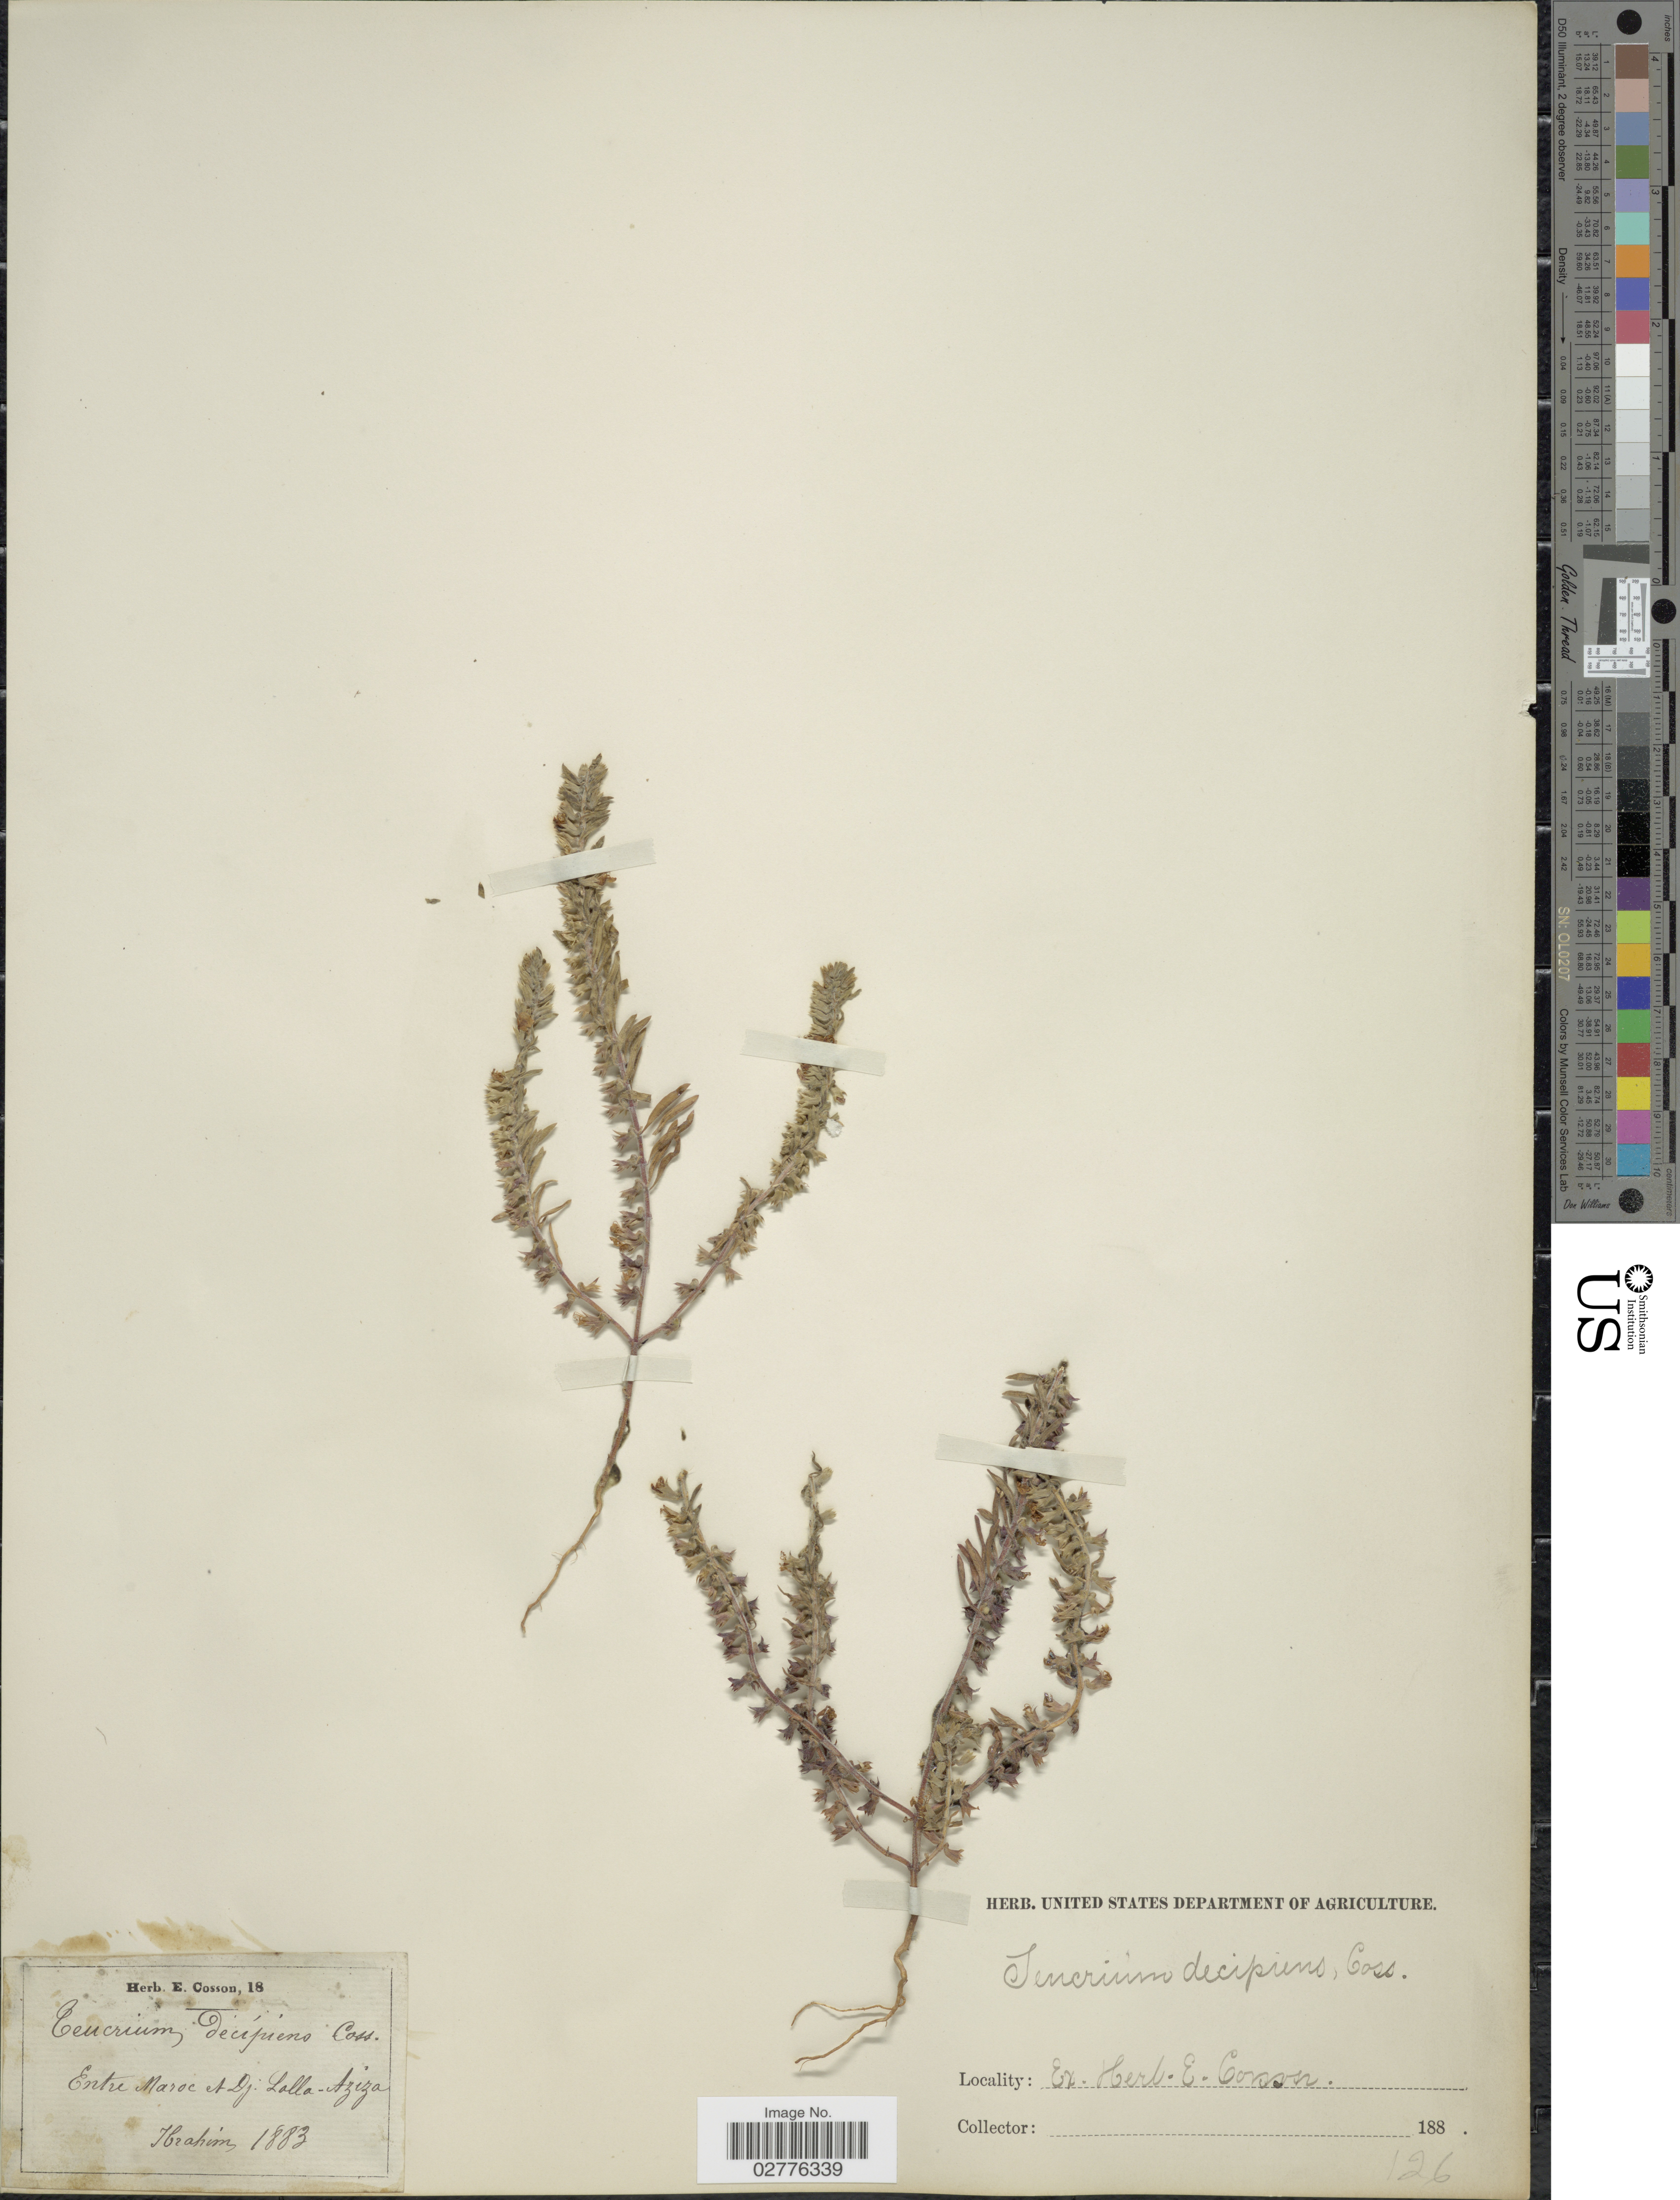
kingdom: Plantae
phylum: Tracheophyta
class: Magnoliopsida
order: Lamiales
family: Lamiaceae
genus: Teucrium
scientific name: Teucrium decipiens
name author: Coss. & Balansa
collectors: -. Ibrahim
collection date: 1883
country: Morocco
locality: Entre Maroc et Dj. Lalla-Aziza.